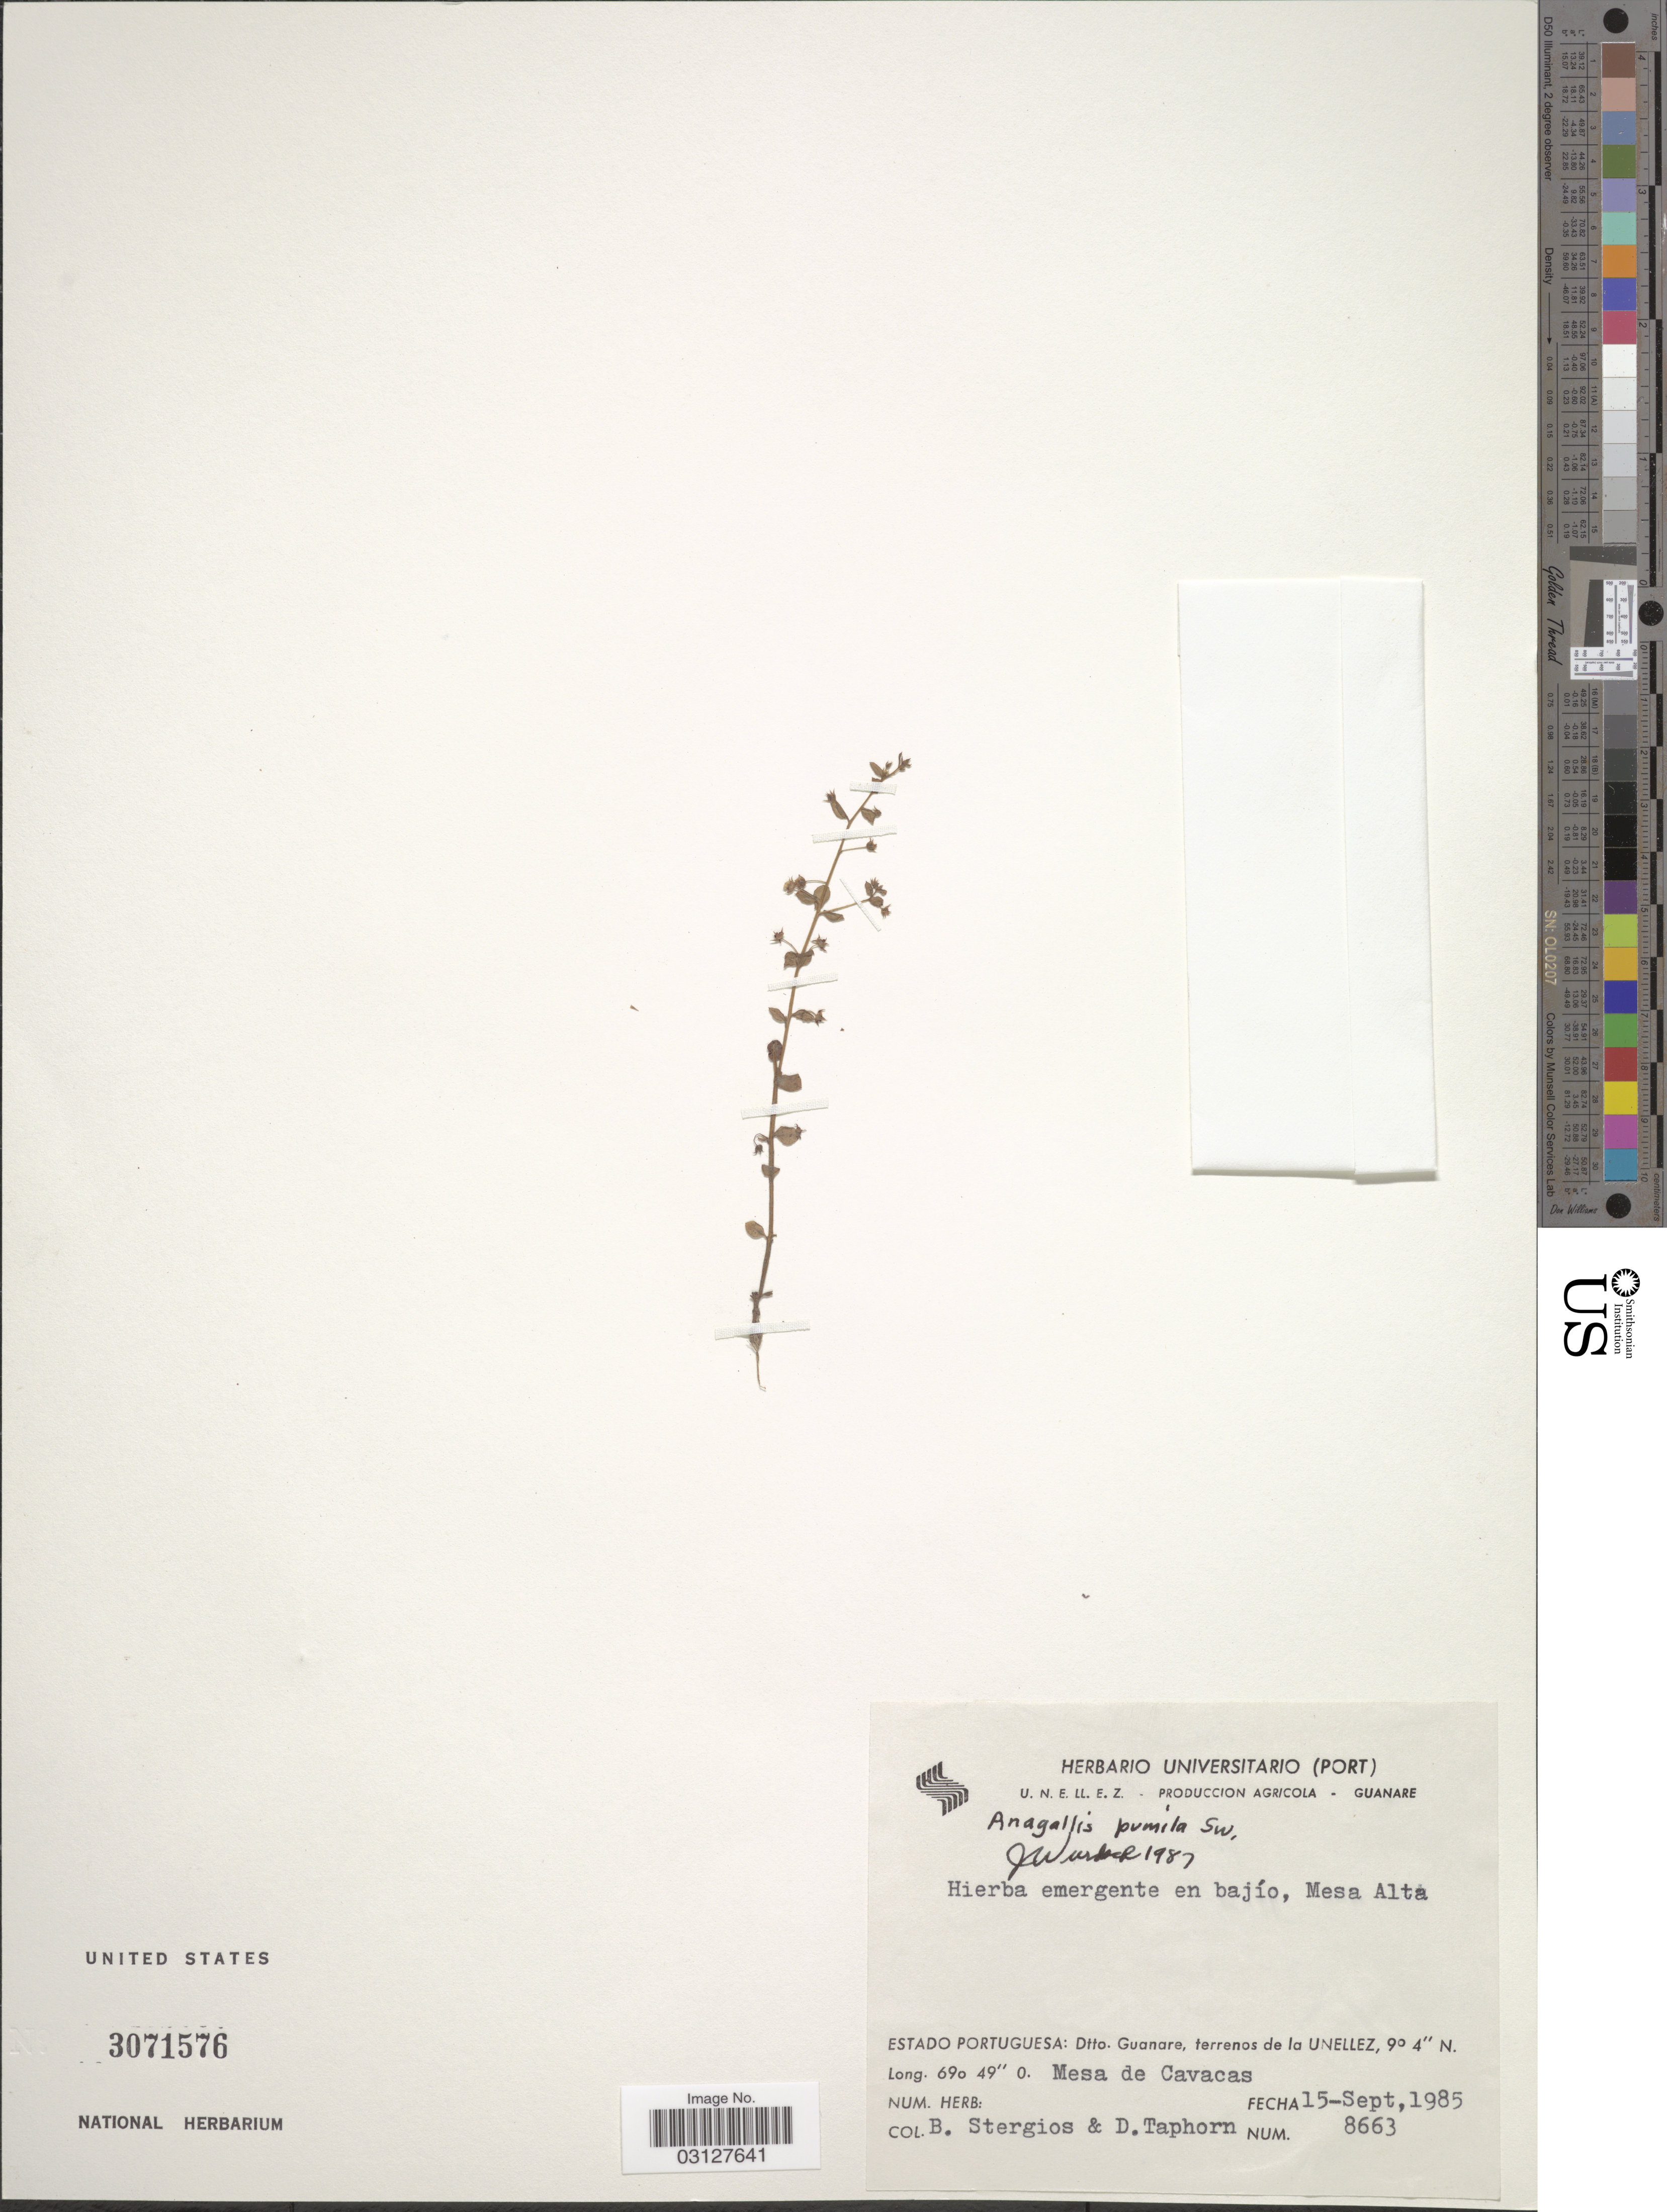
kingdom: Plantae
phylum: Tracheophyta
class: Magnoliopsida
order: Ericales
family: Primulaceae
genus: Anagallis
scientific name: Anagallis pumila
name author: Sw.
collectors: B. G. Stergios & D. Taphorn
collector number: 8663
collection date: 1985-09-15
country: Venezuela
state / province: Portuguesa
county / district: Guanare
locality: Terrenos de la UNELLEZ. Mesa de Cavacas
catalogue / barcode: US 3071576